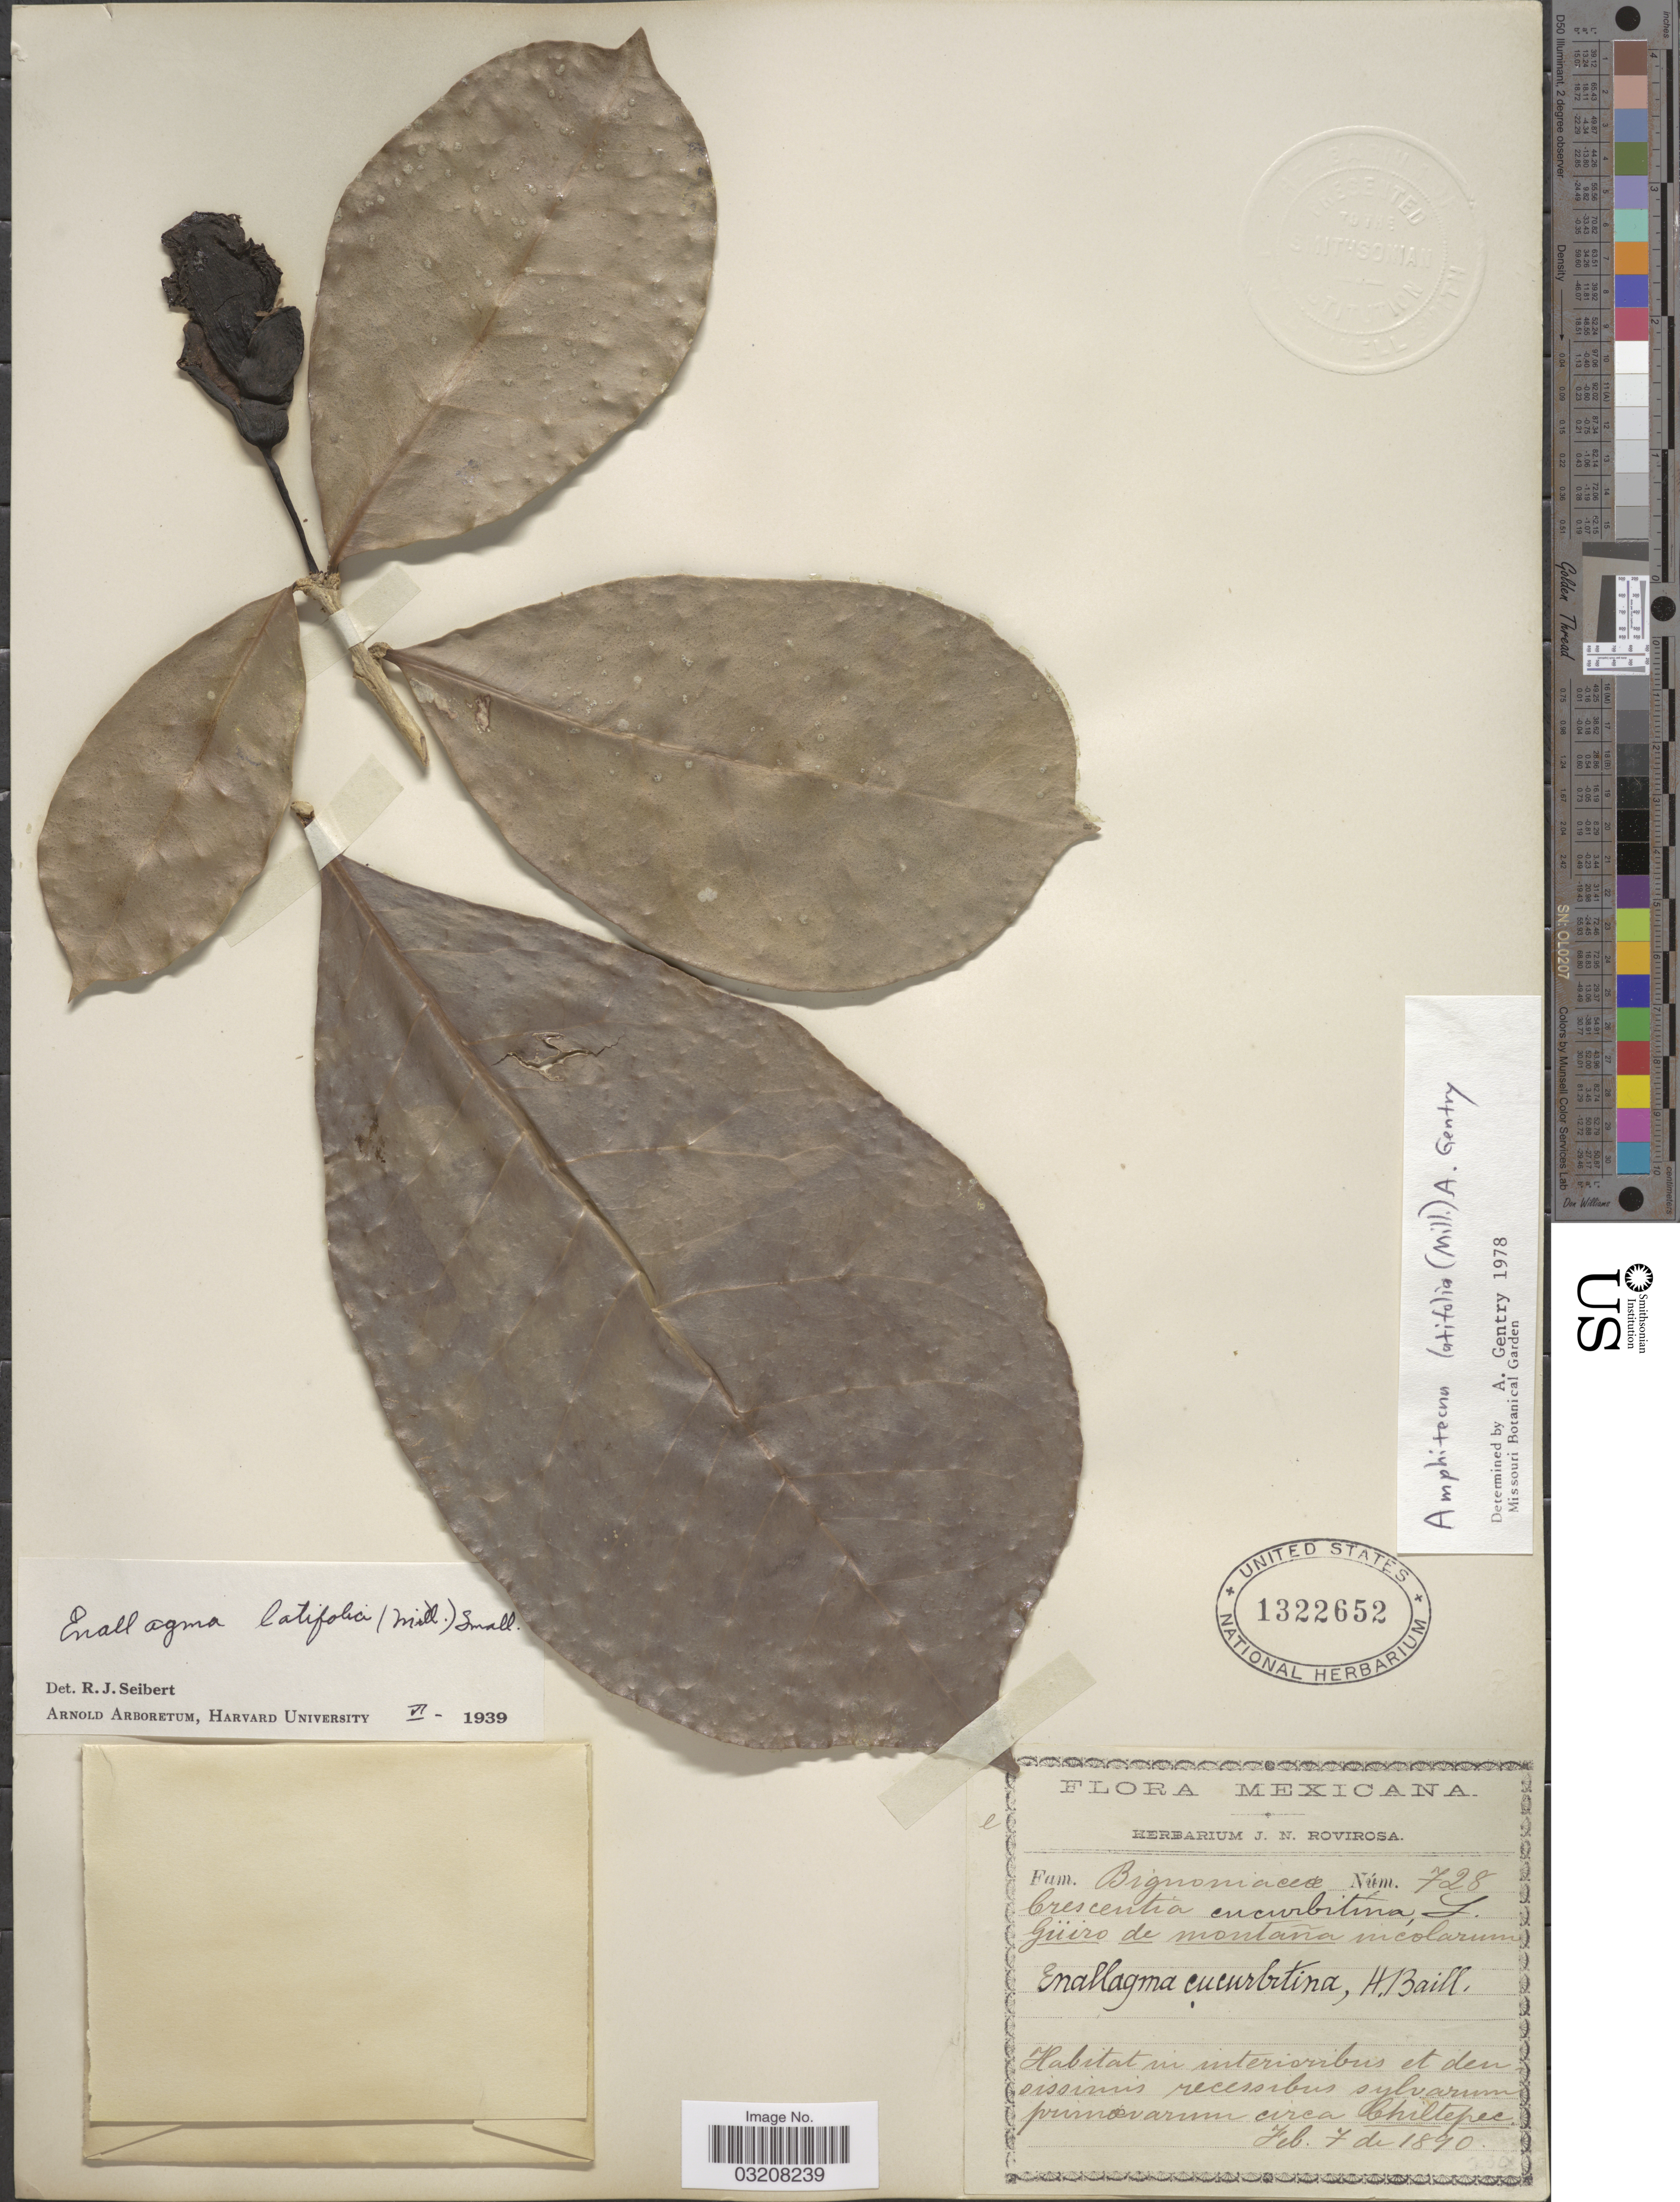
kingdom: Plantae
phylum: Tracheophyta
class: Magnoliopsida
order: Lamiales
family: Bignoniaceae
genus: Amphitecna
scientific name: Amphitecna latifolia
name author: (Mill.) A.H. Gentry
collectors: ex herb. J. N. Rovirosa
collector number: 728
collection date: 1890-02-07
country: Mexico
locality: Chiltepec.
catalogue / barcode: US 1322652